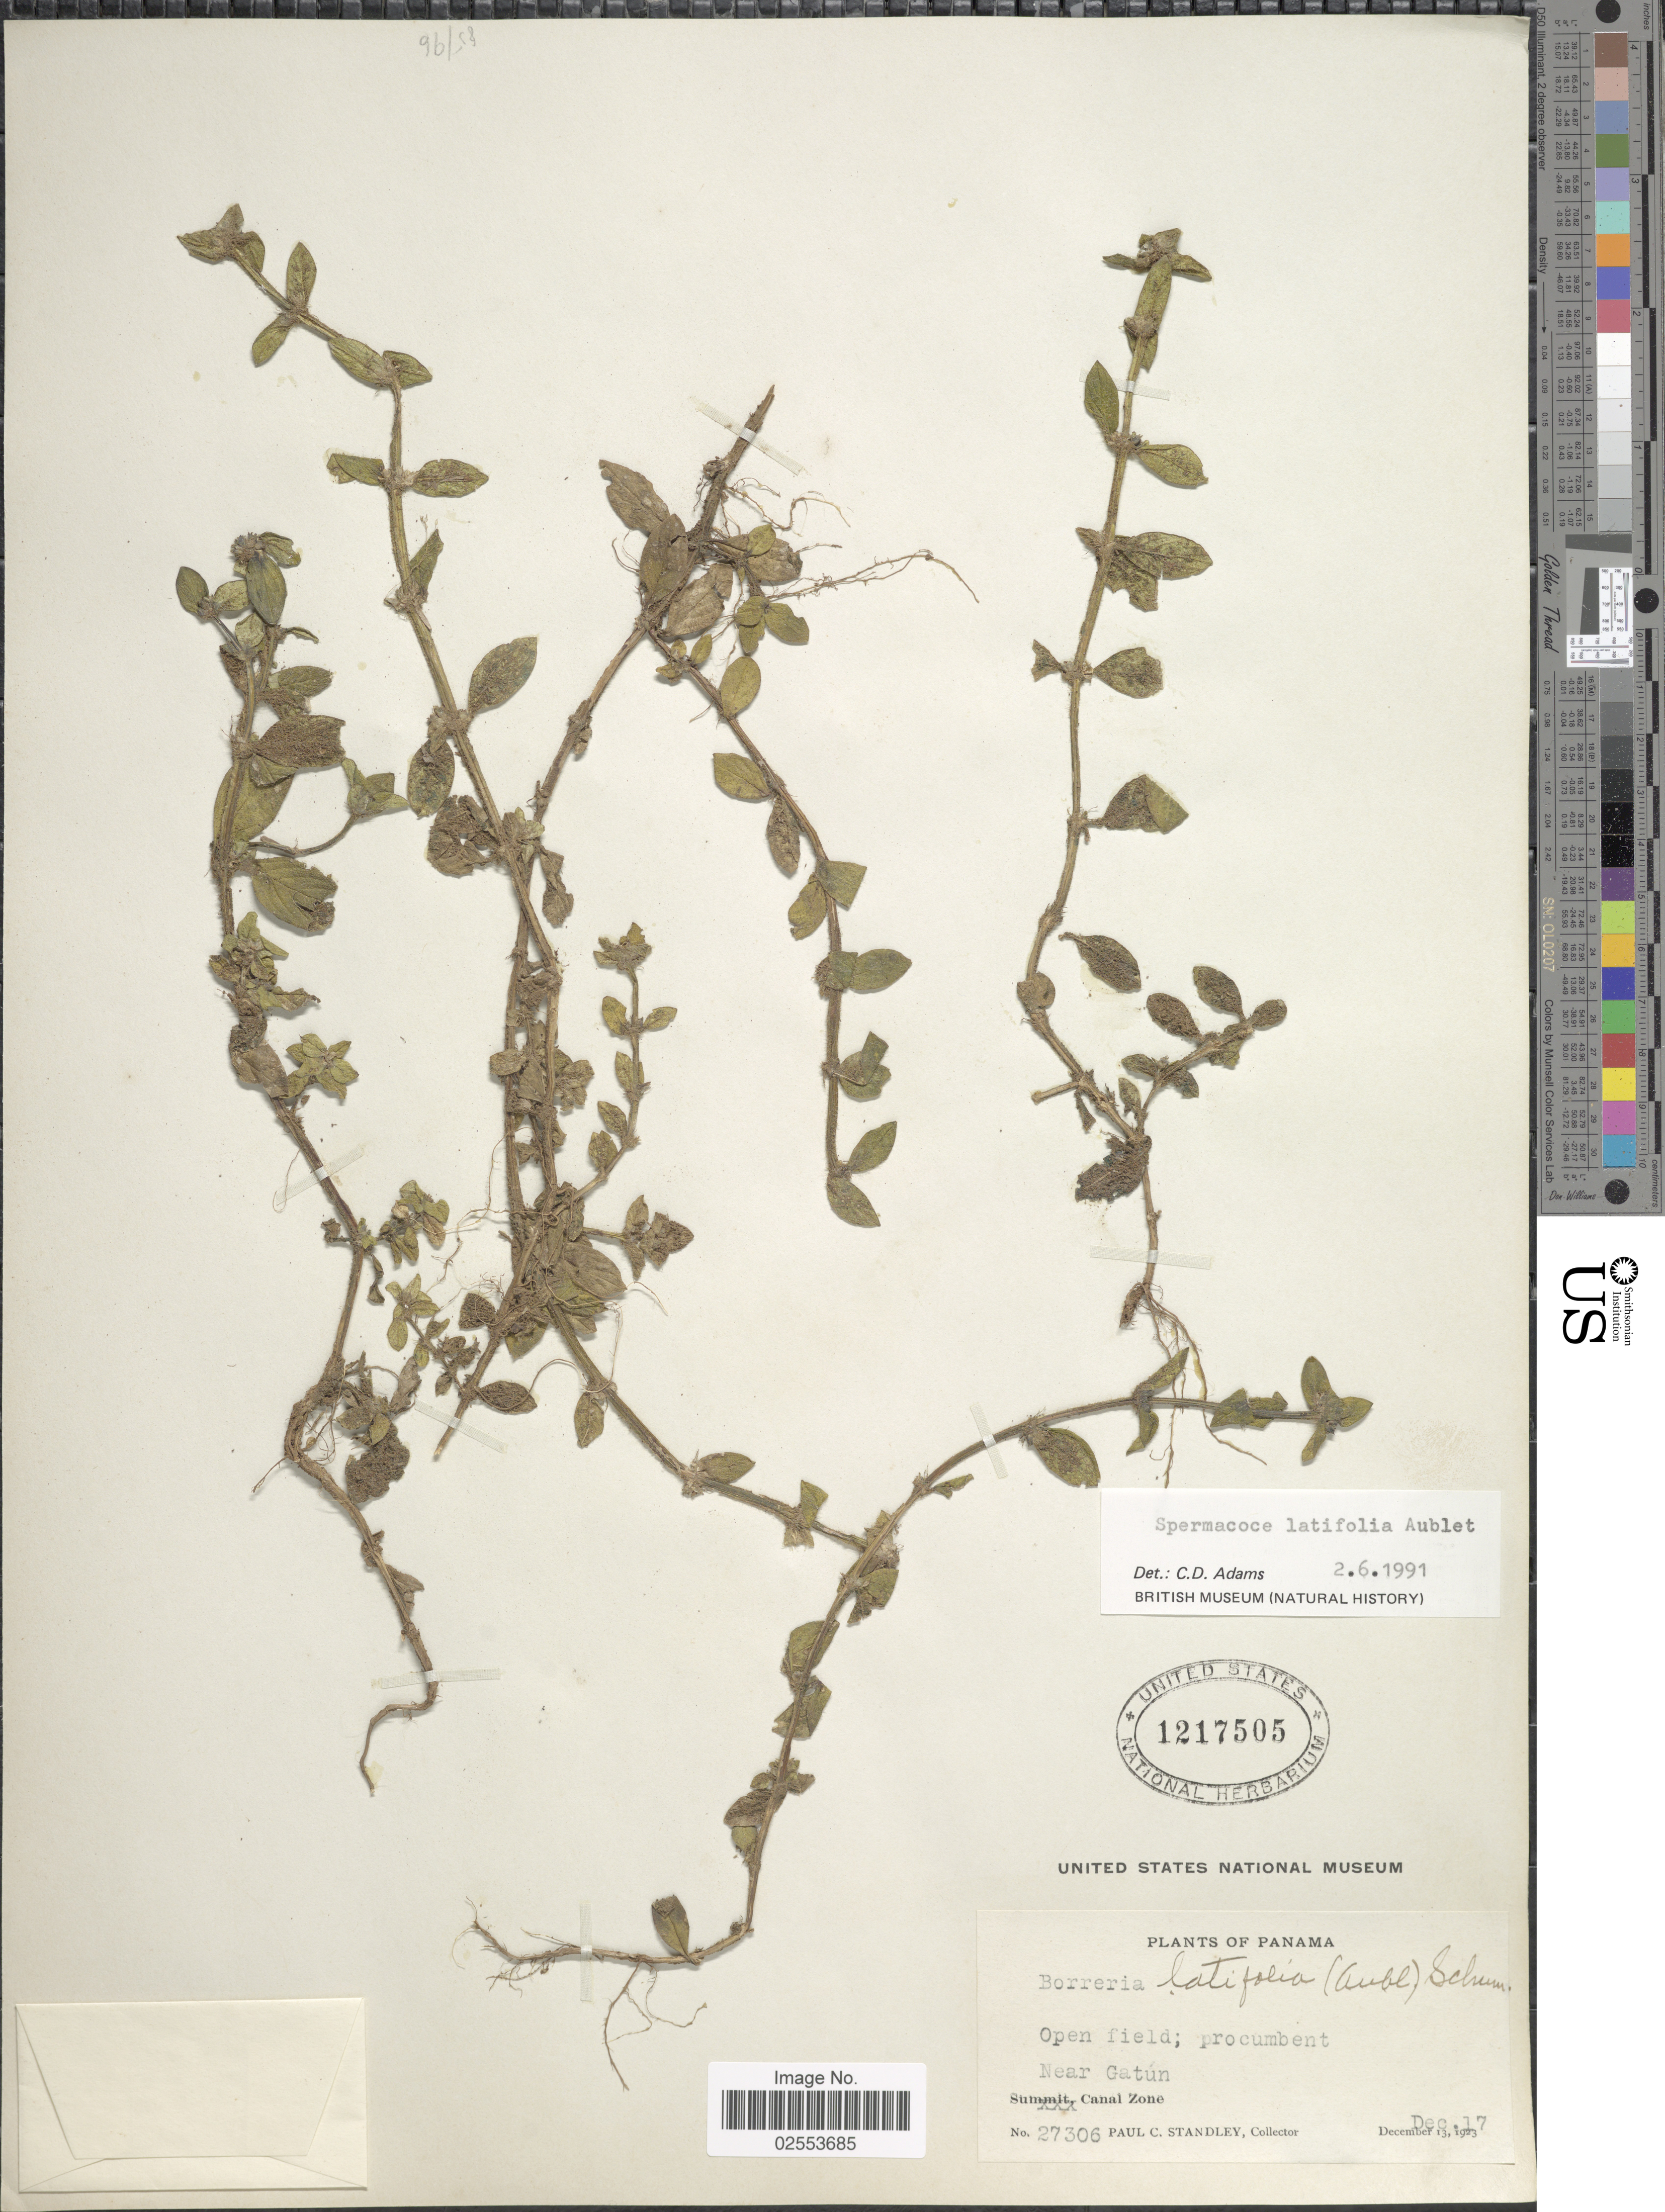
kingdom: Plantae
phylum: Tracheophyta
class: Magnoliopsida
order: Gentianales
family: Rubiaceae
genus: Spermacoce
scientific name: Spermacoce latifolia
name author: Aubl.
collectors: P. C. Standley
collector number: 27306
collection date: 1923-12-13/1923-12-17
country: Panama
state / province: Colón / Panamá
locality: Open field, near Gatun, Canal Zone.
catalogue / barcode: US 1217505